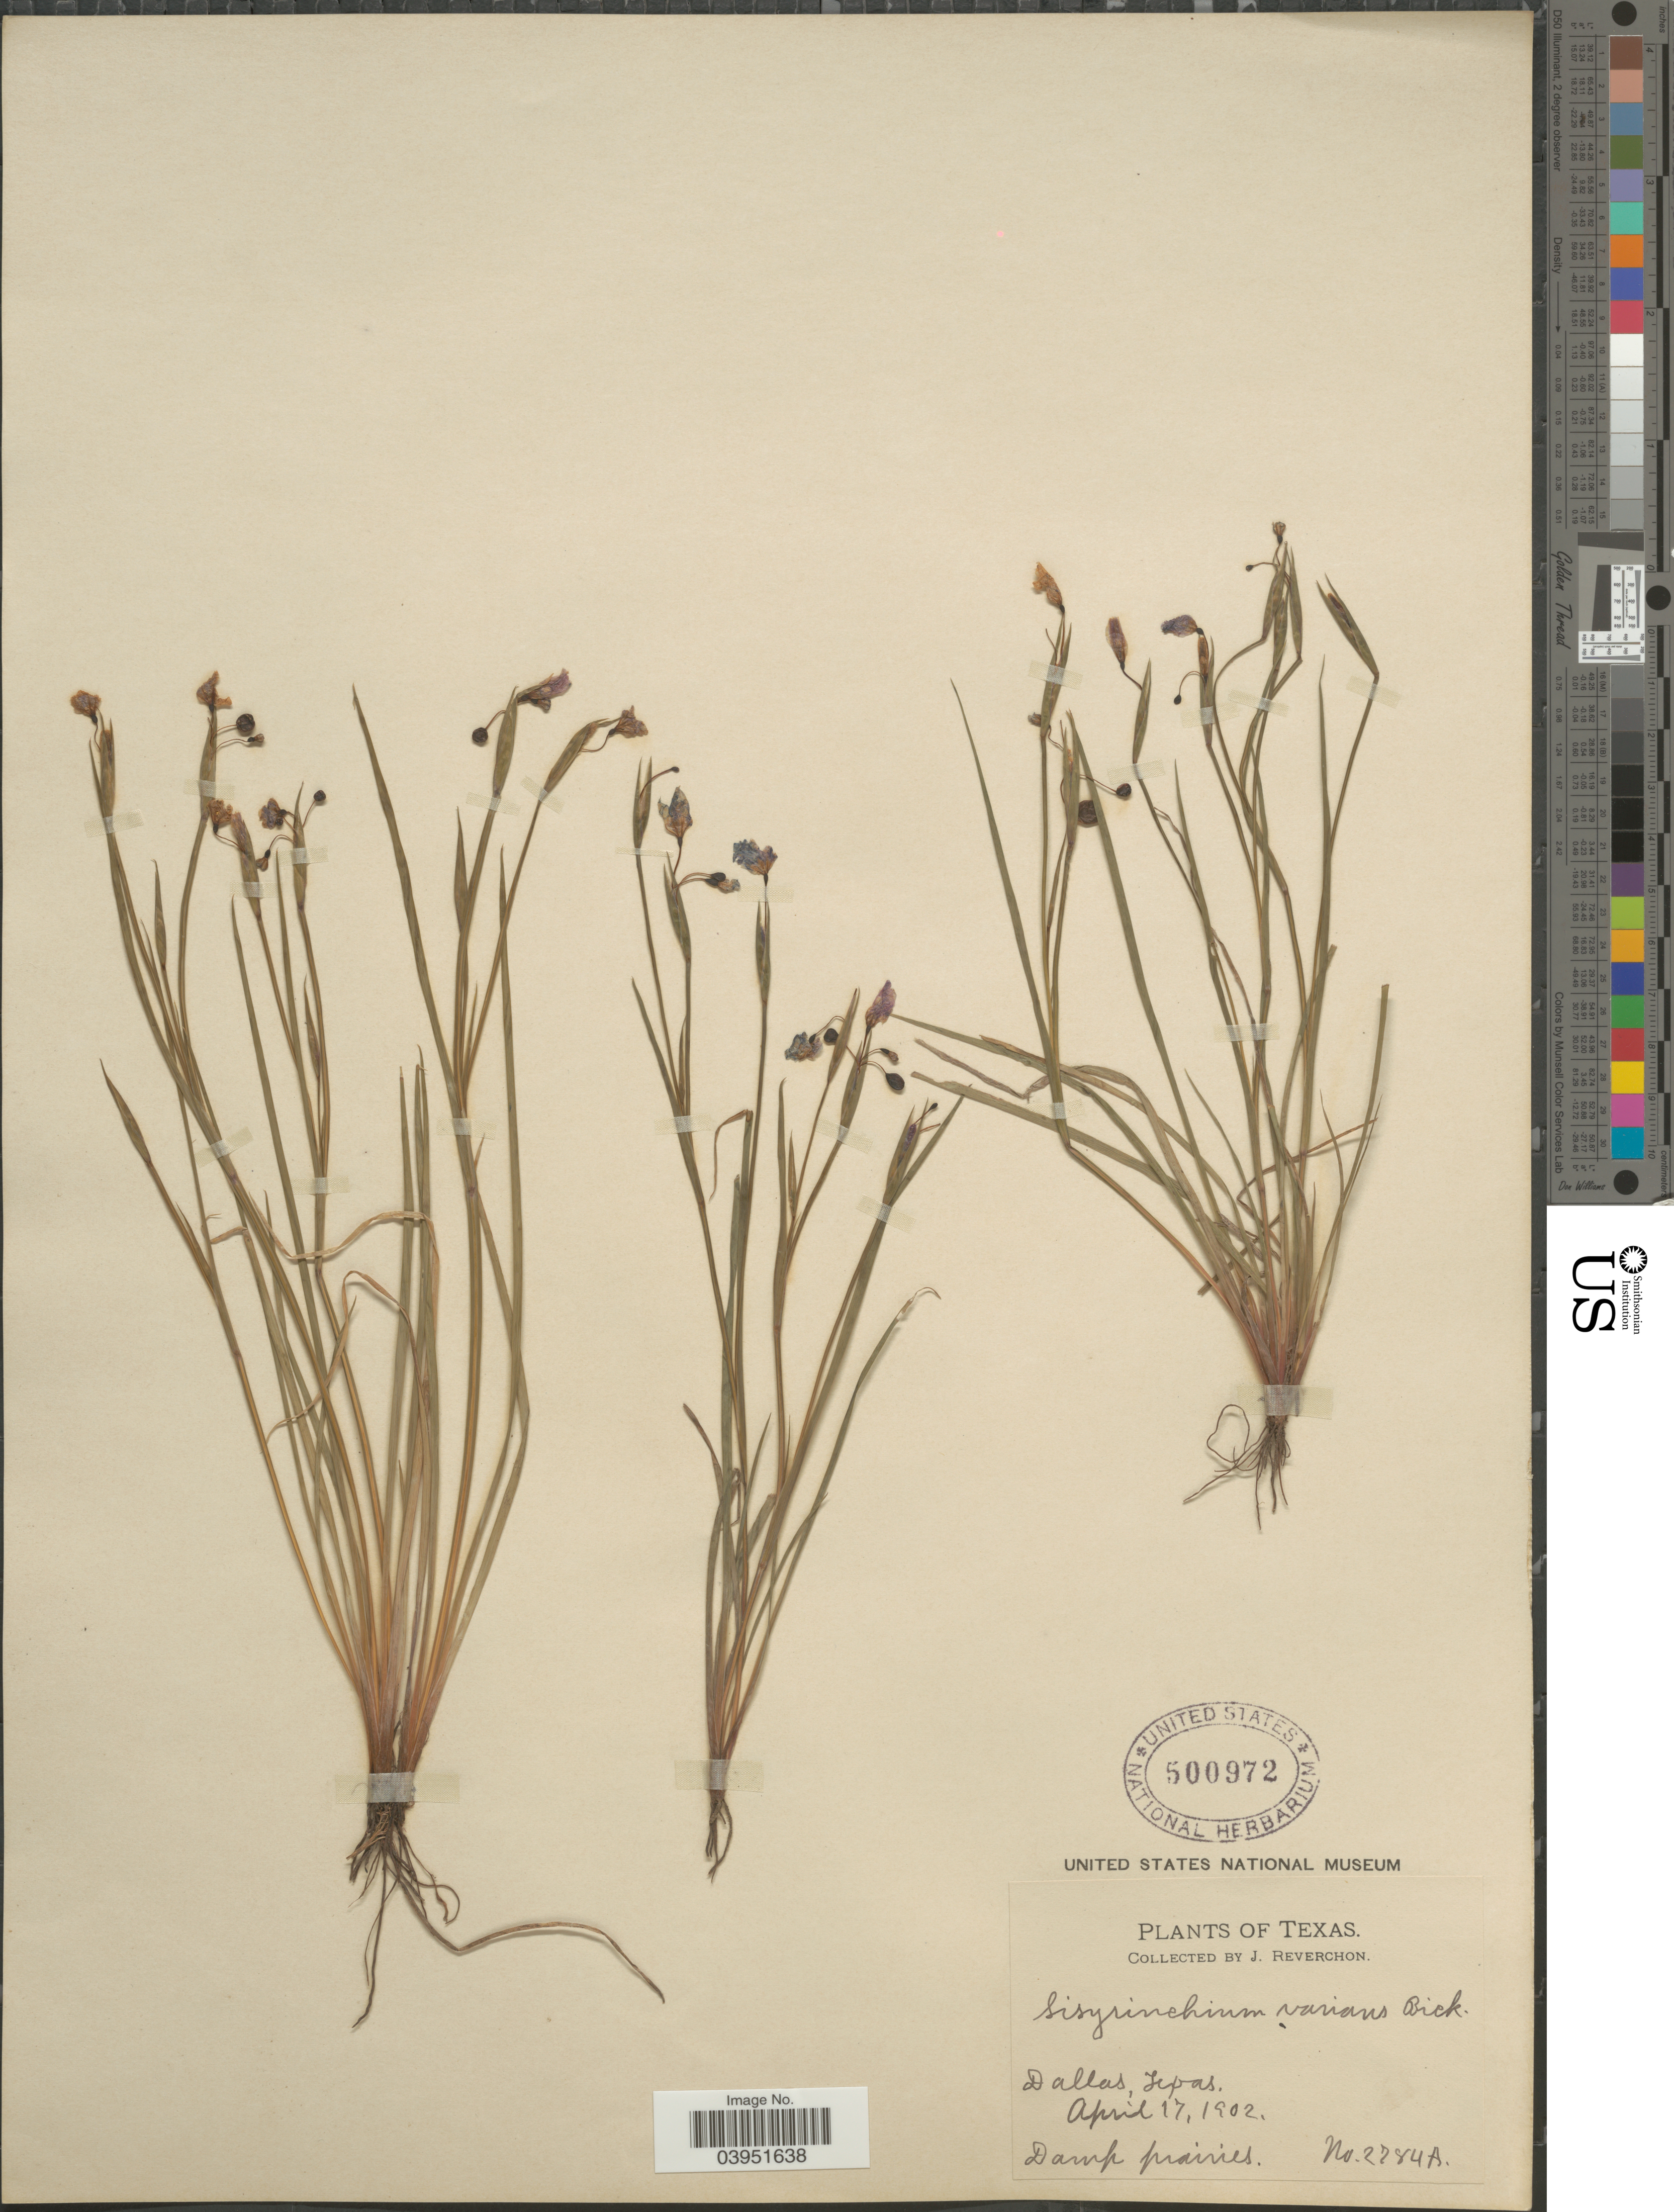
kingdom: Plantae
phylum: Tracheophyta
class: Liliopsida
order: Asparagales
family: Iridaceae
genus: Sisyrinchium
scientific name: Sisyrinchium varians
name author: E.P. Bicknell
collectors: J. Reverchon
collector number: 2784 A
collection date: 1902-04-17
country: United States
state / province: Texas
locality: Dallas.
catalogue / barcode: US 500972